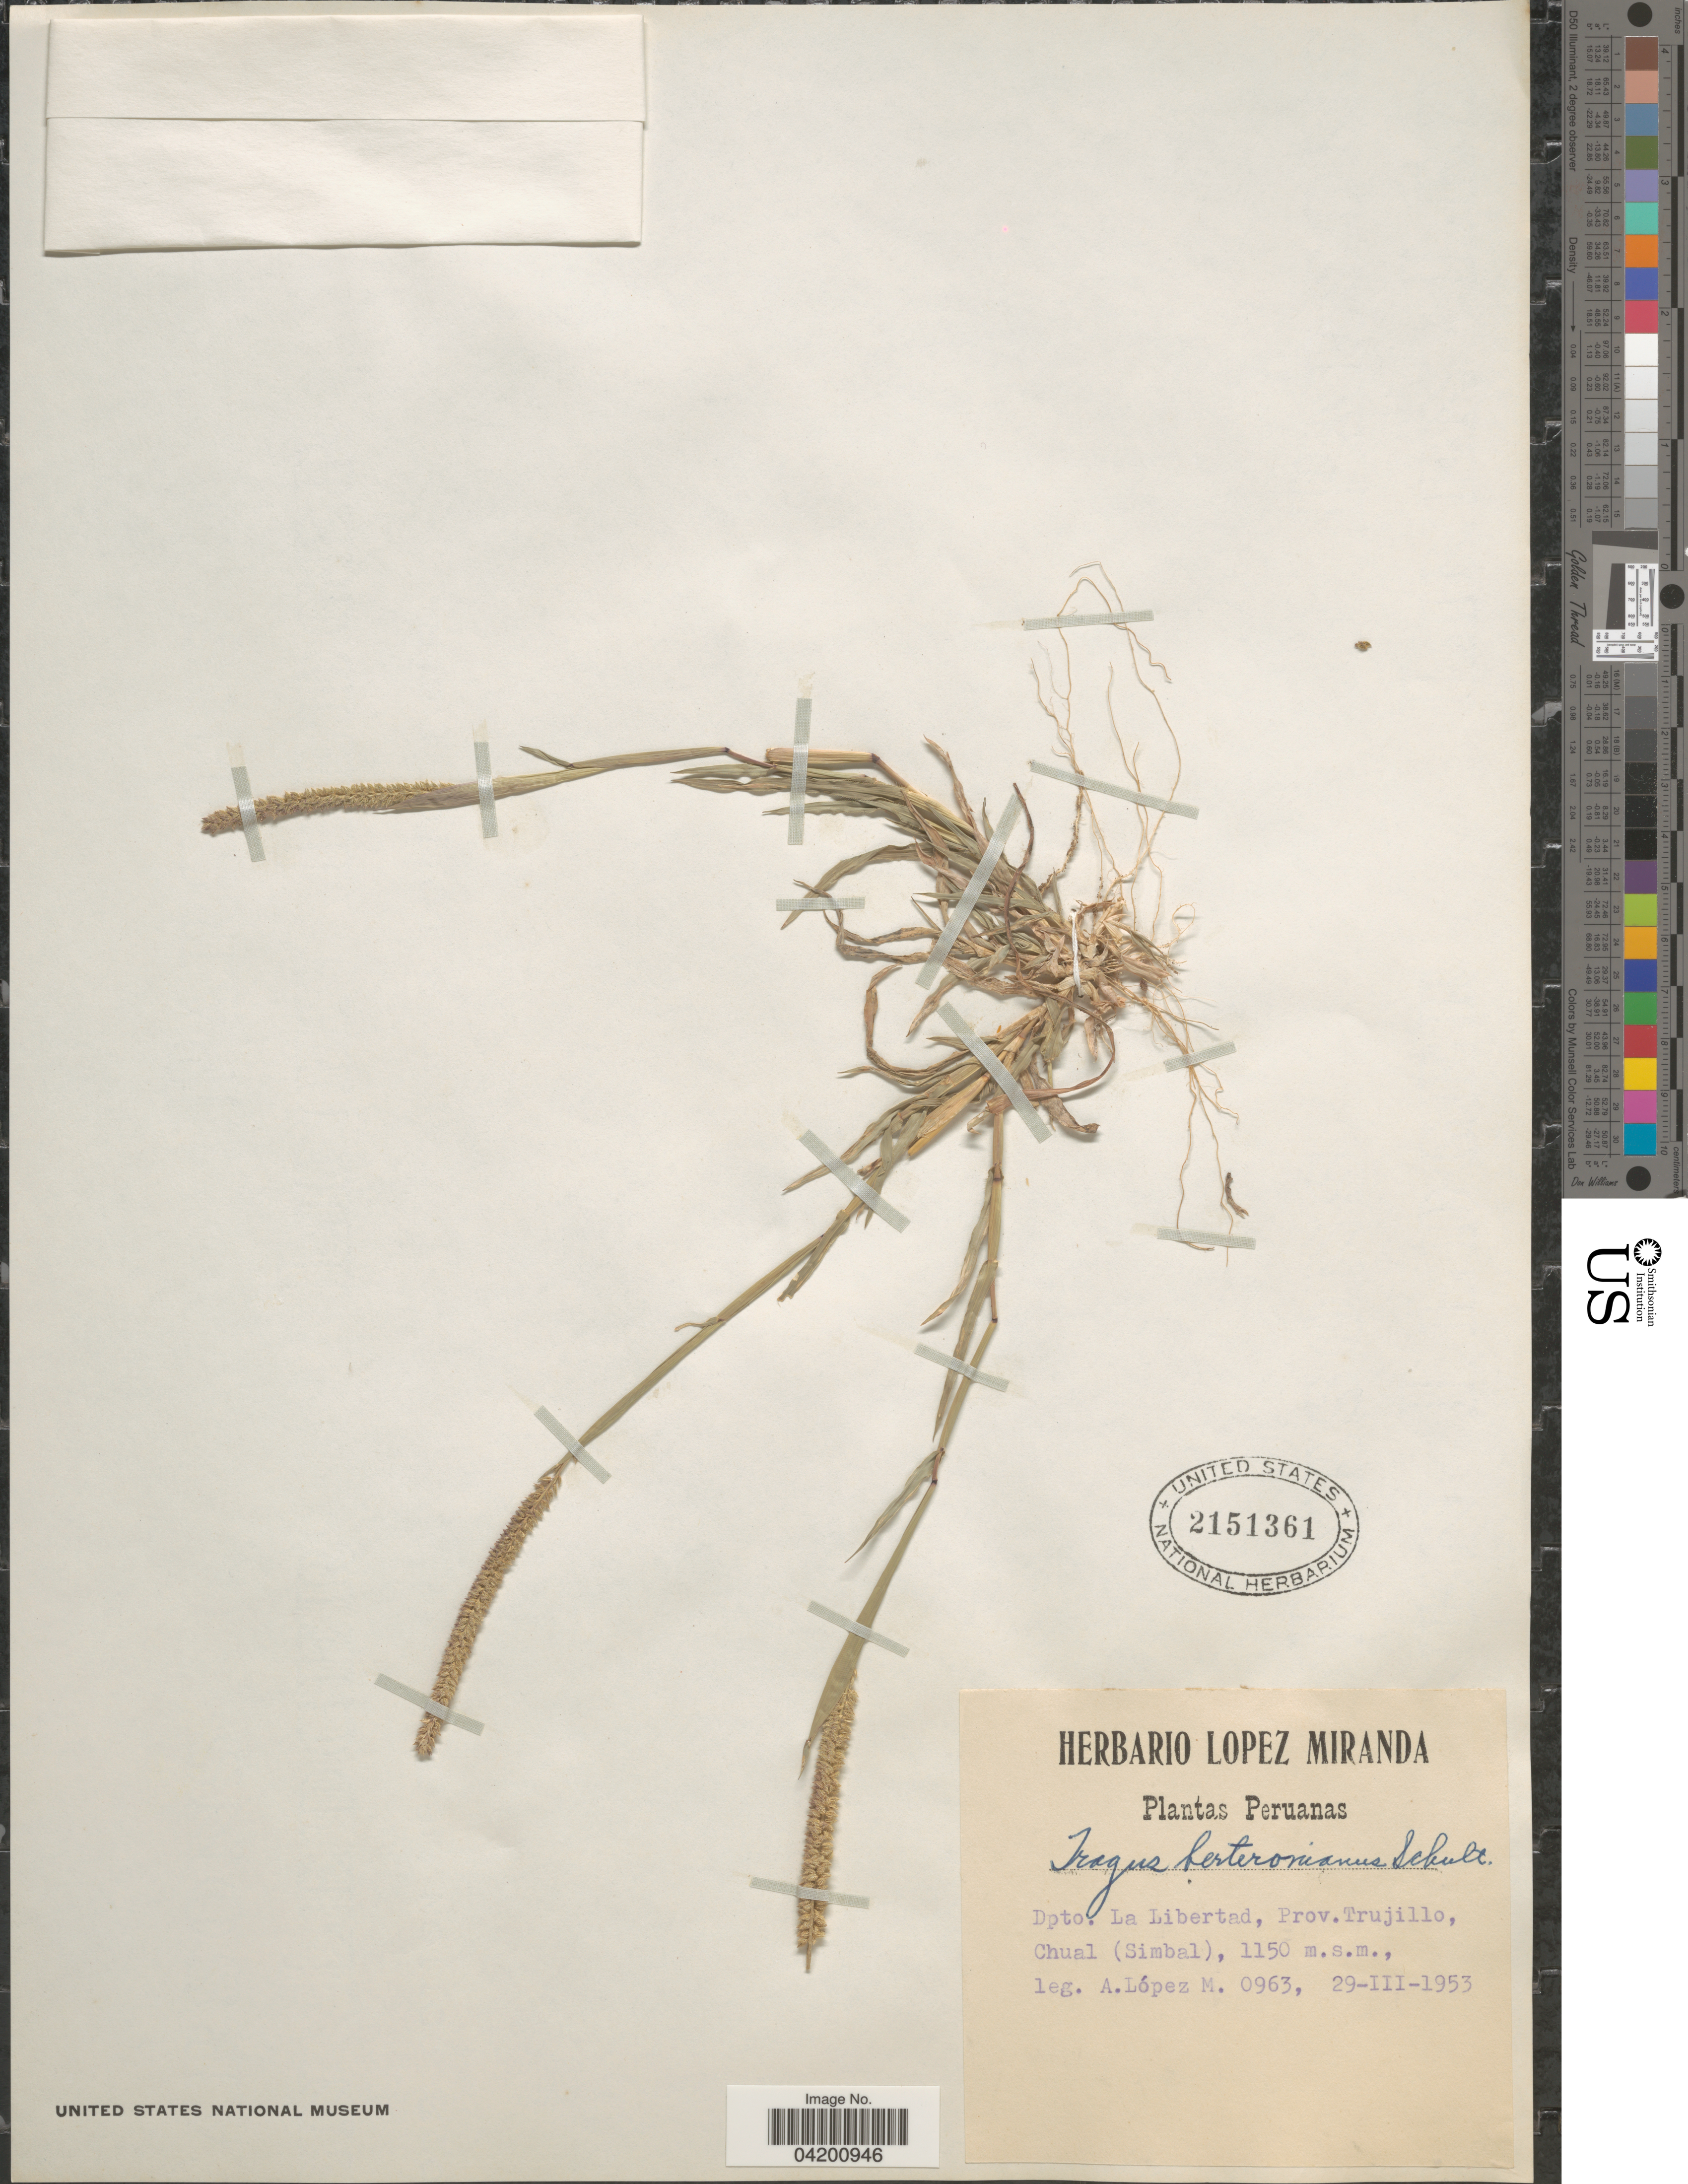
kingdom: Plantae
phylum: Tracheophyta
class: Liliopsida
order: Poales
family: Poaceae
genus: Tragus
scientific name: Tragus berteronianus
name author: Schult.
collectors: A. López M.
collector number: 0963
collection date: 1953-03-29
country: Peru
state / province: La Libertad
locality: Dpto. La Libertad, Prov.Trujillo, Chual (Simbal).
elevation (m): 1150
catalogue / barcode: US 2151361